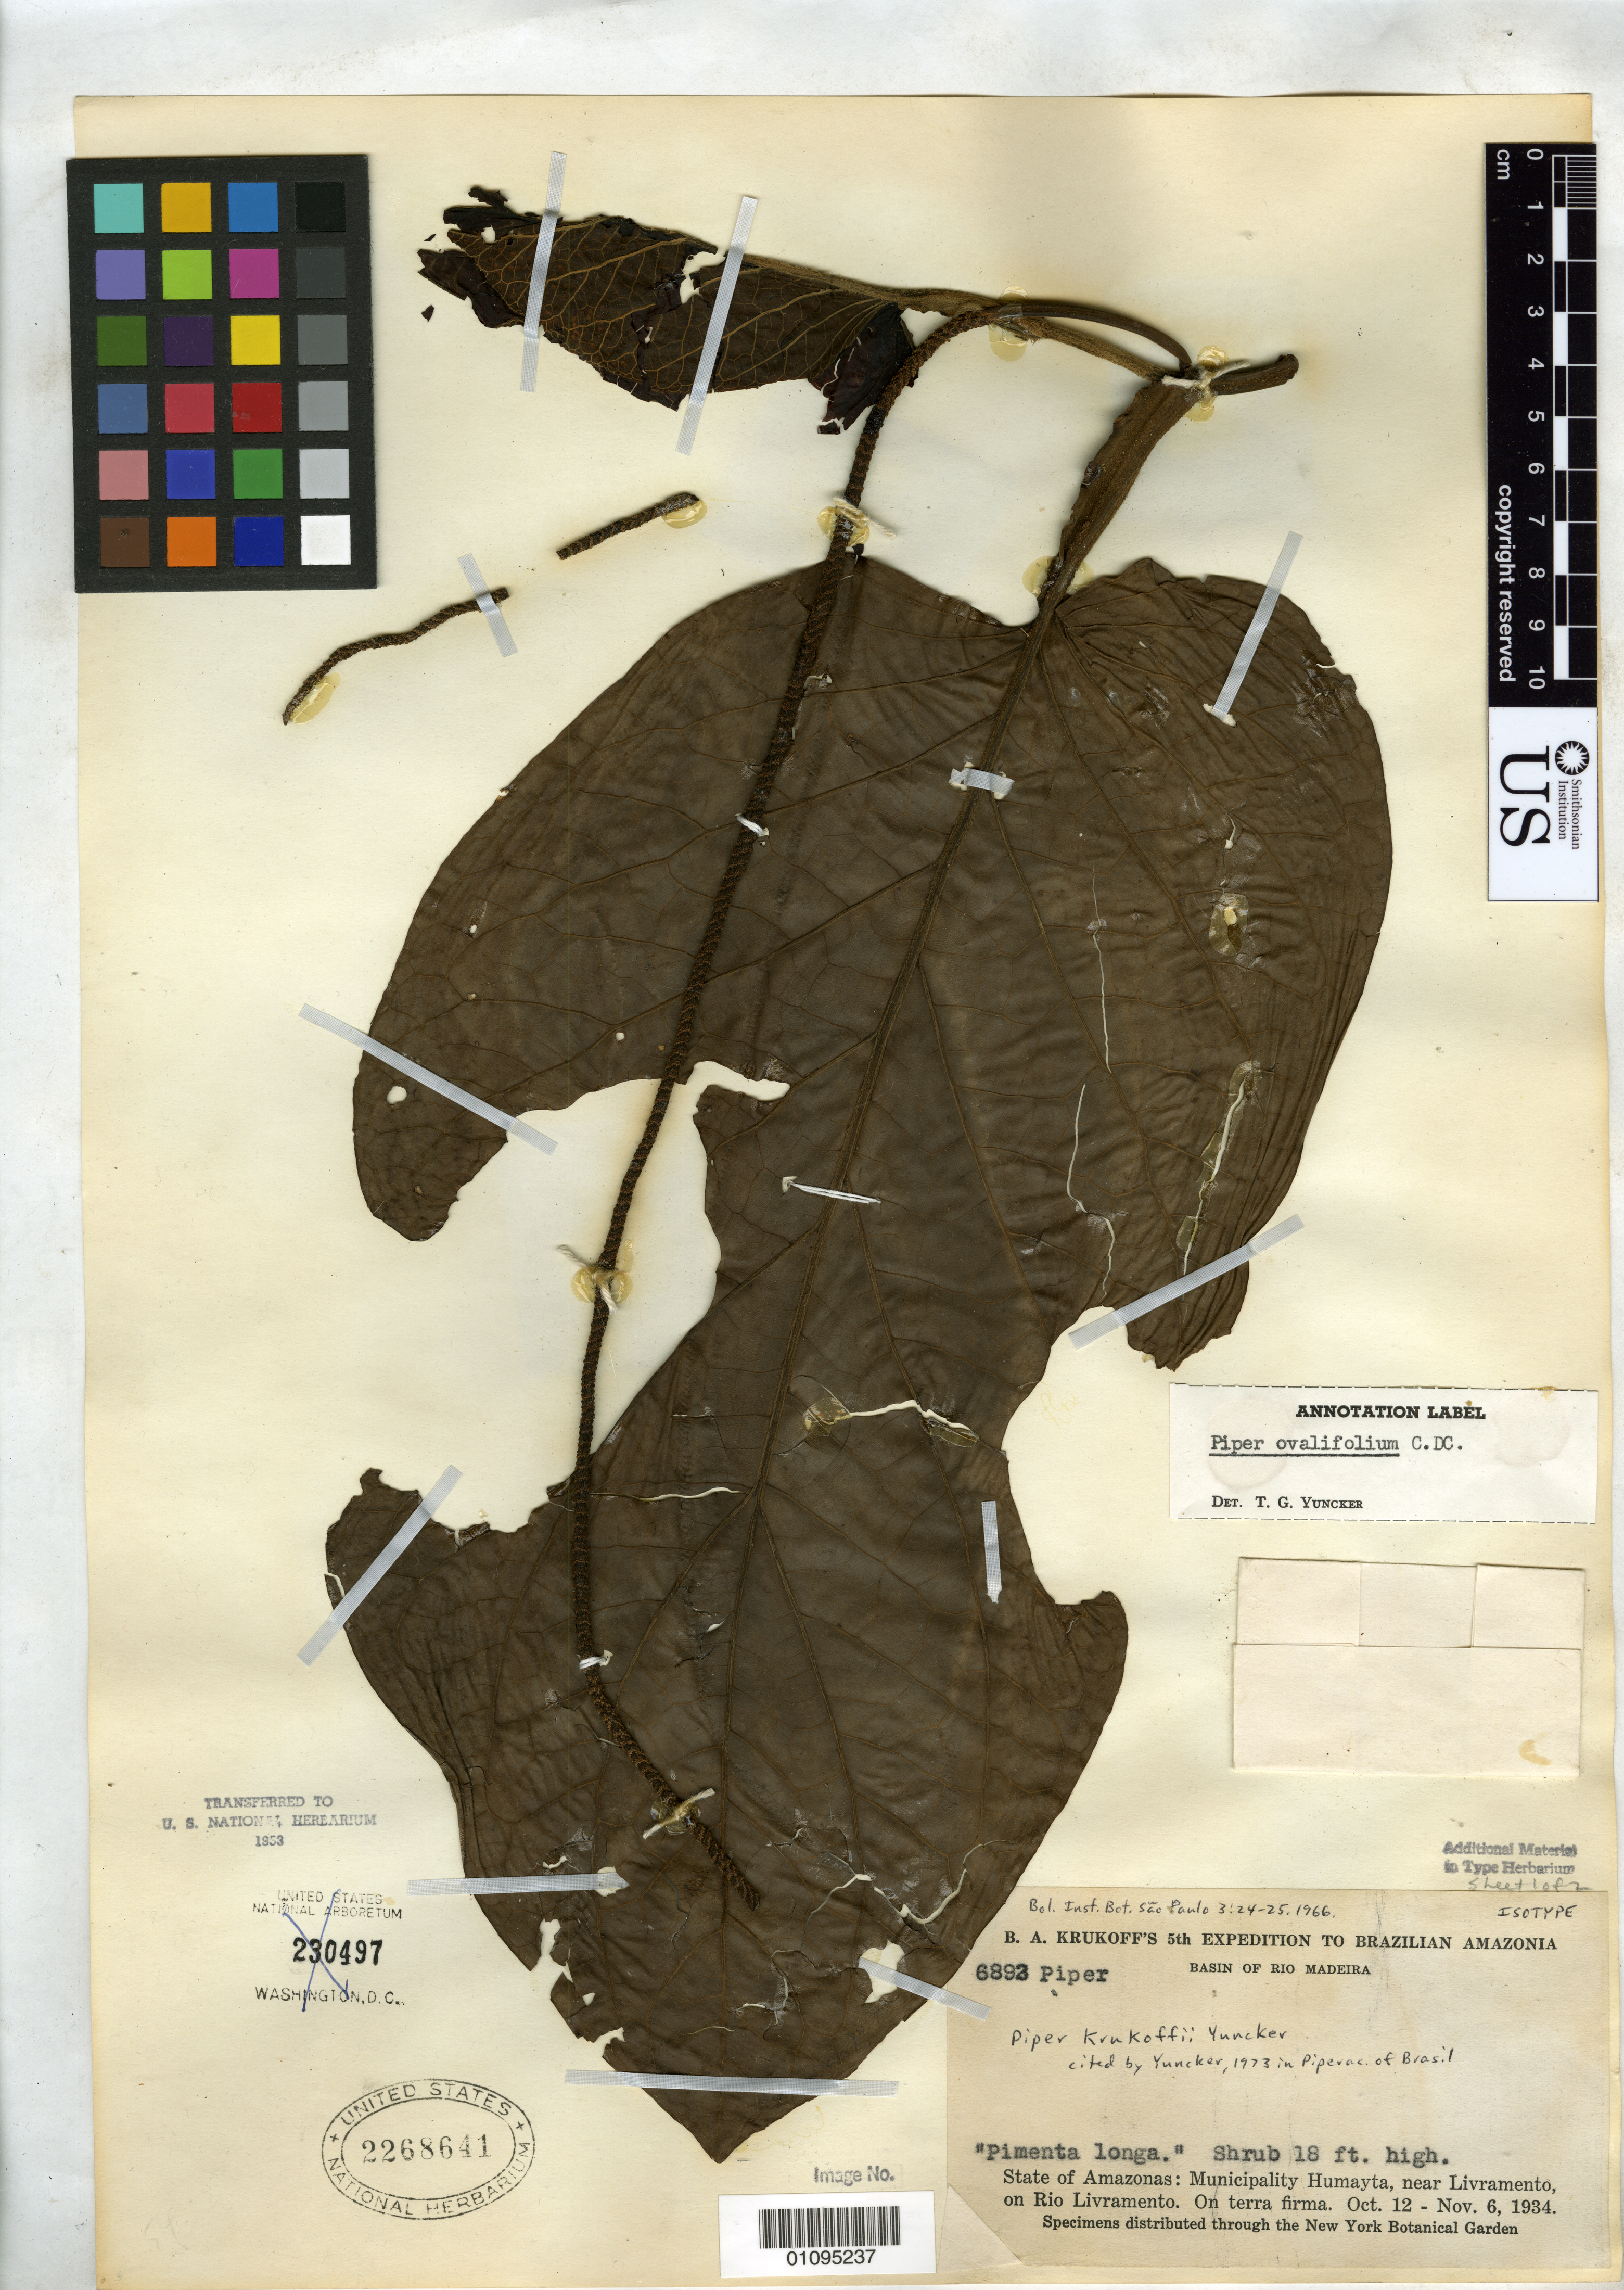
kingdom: Plantae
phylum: Tracheophyta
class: Magnoliopsida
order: Piperales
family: Piperaceae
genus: Piper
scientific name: Piper krukoffii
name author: Yunck.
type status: Isotype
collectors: B. A. Krukoff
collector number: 6892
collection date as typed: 12 Oct 1934 to 06 Nov 1934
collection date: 1934-10-12/1934-11-06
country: Brazil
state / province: Amazonas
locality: Municipality Humayta, near Livramento, on Rio Livramento.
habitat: On terra firma.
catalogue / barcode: US 2268641